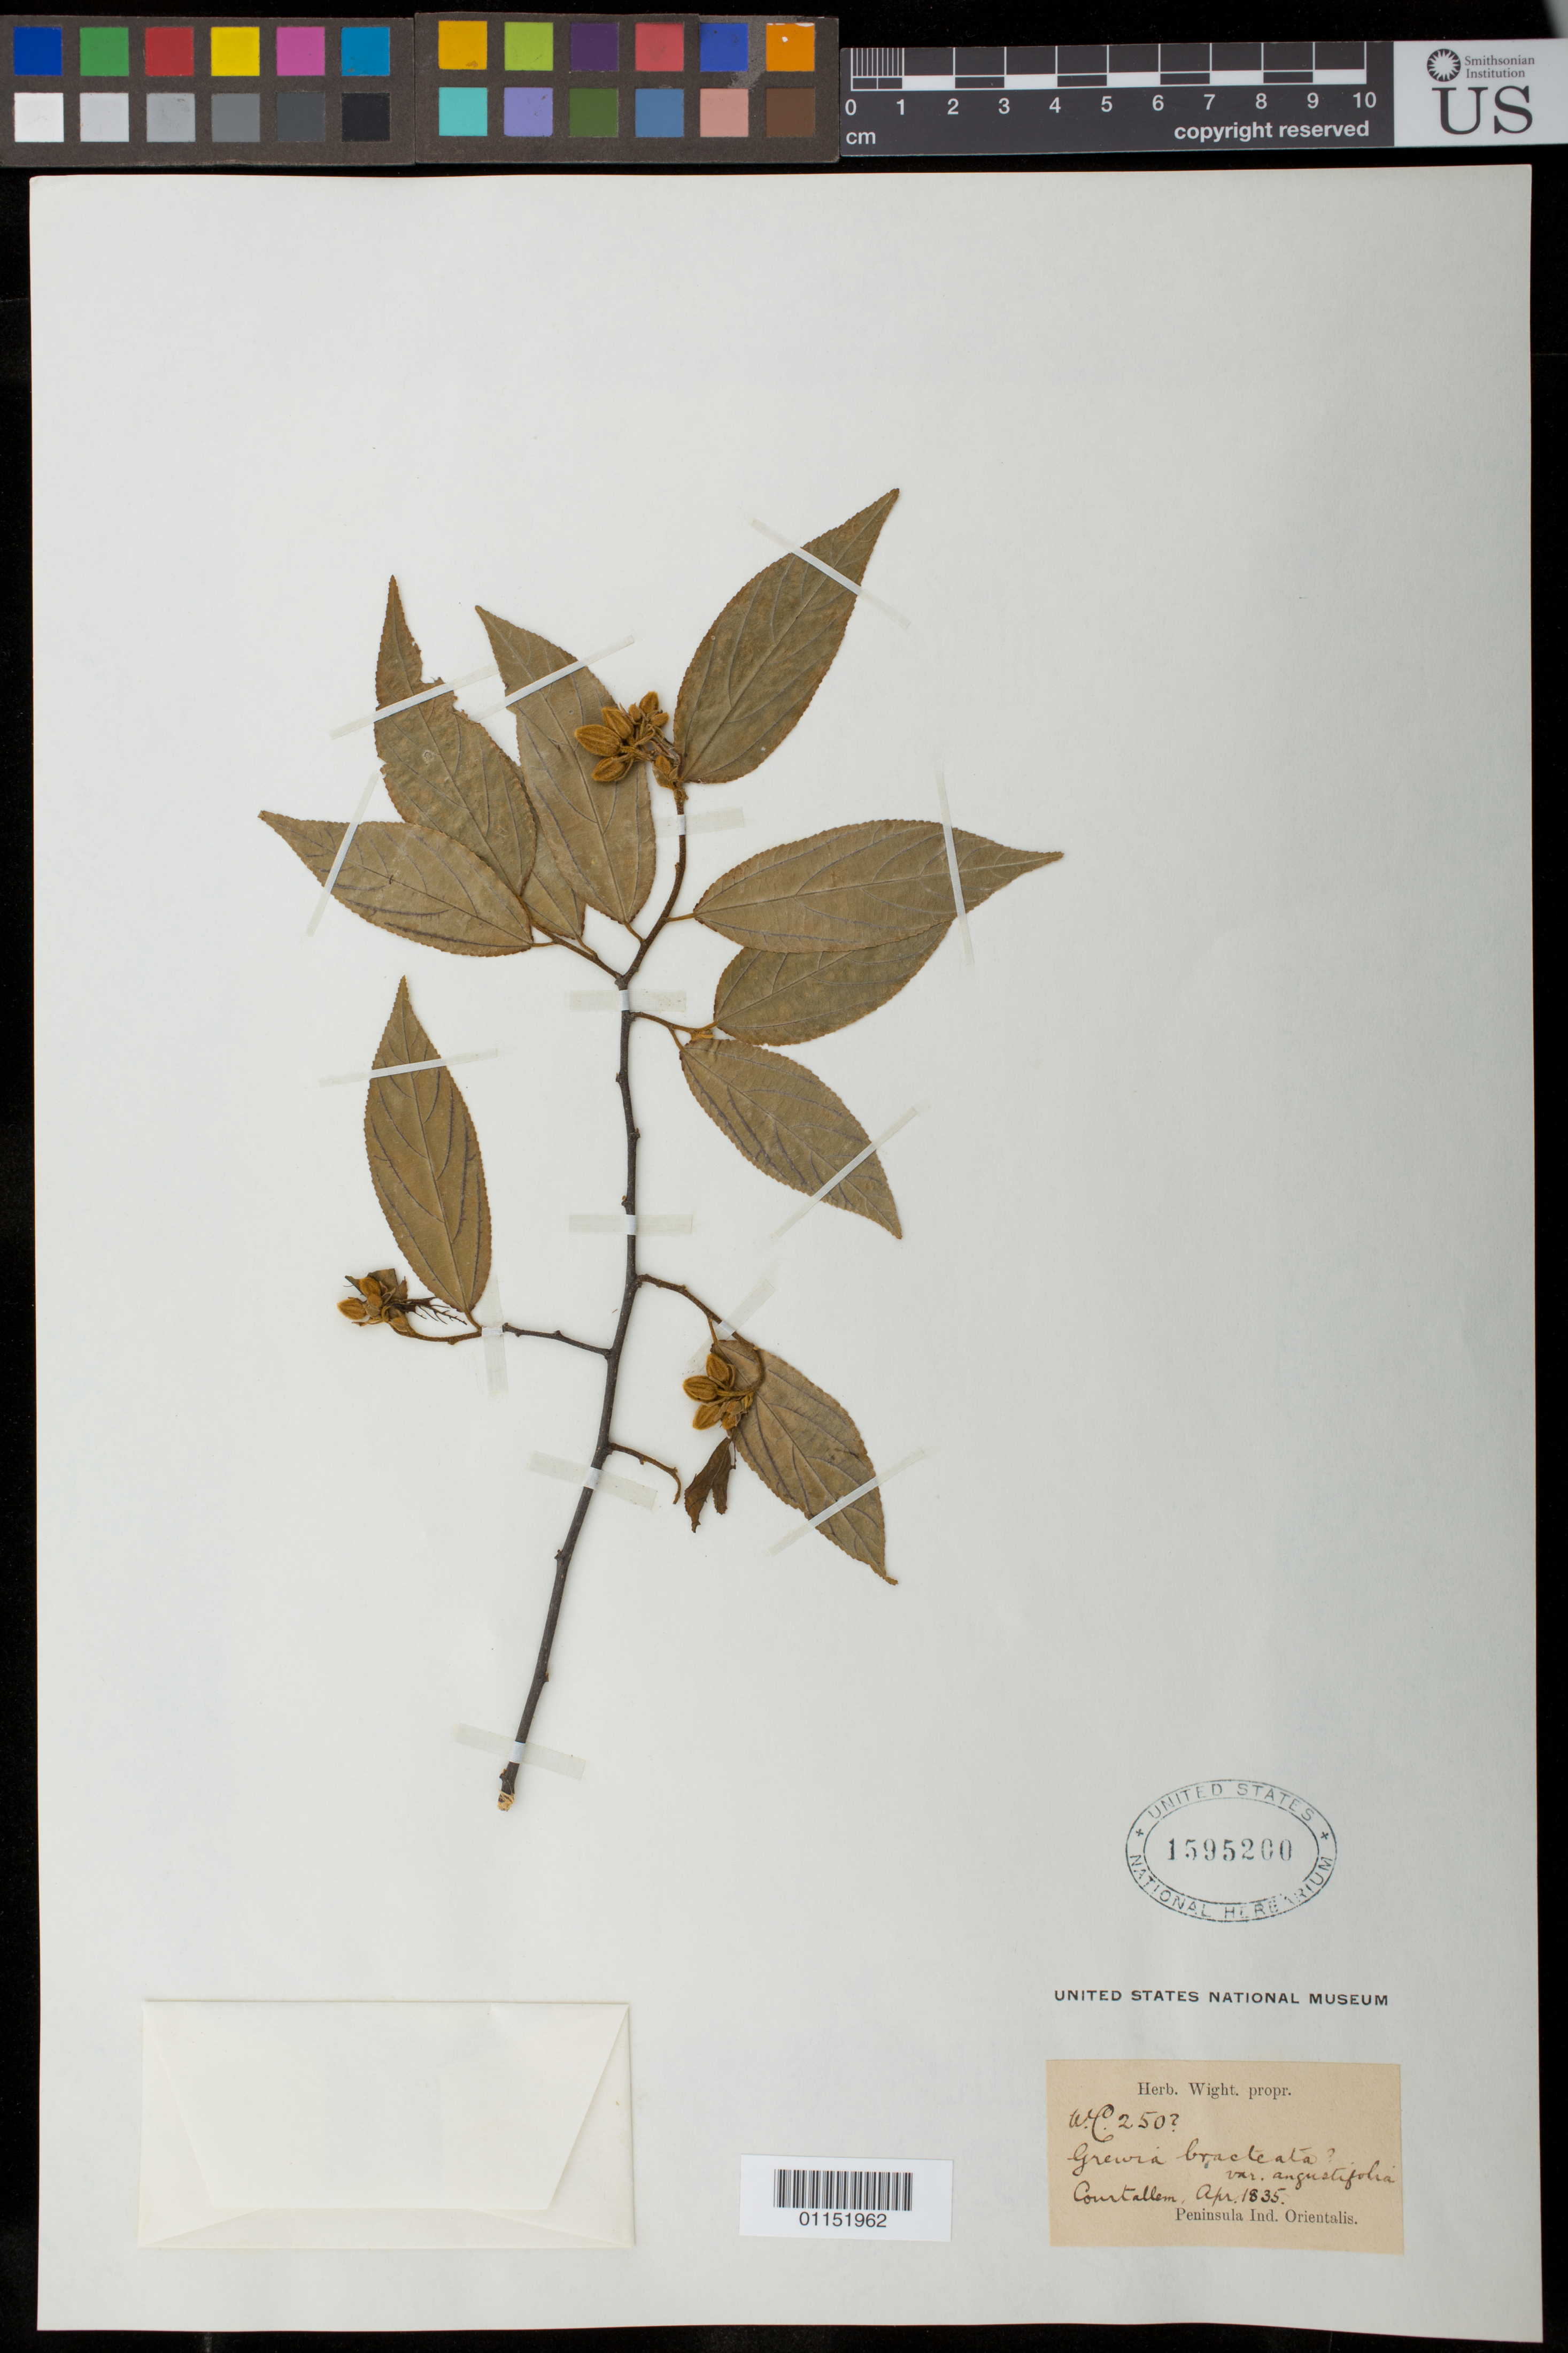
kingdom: Plantae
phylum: Tracheophyta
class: Magnoliopsida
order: Malvales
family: Malvaceae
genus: Grewia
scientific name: Grewia bracteata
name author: Roth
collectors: -- Wight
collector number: W.C. 250 ?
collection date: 1835-04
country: India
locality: Countallem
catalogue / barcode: US 1595200